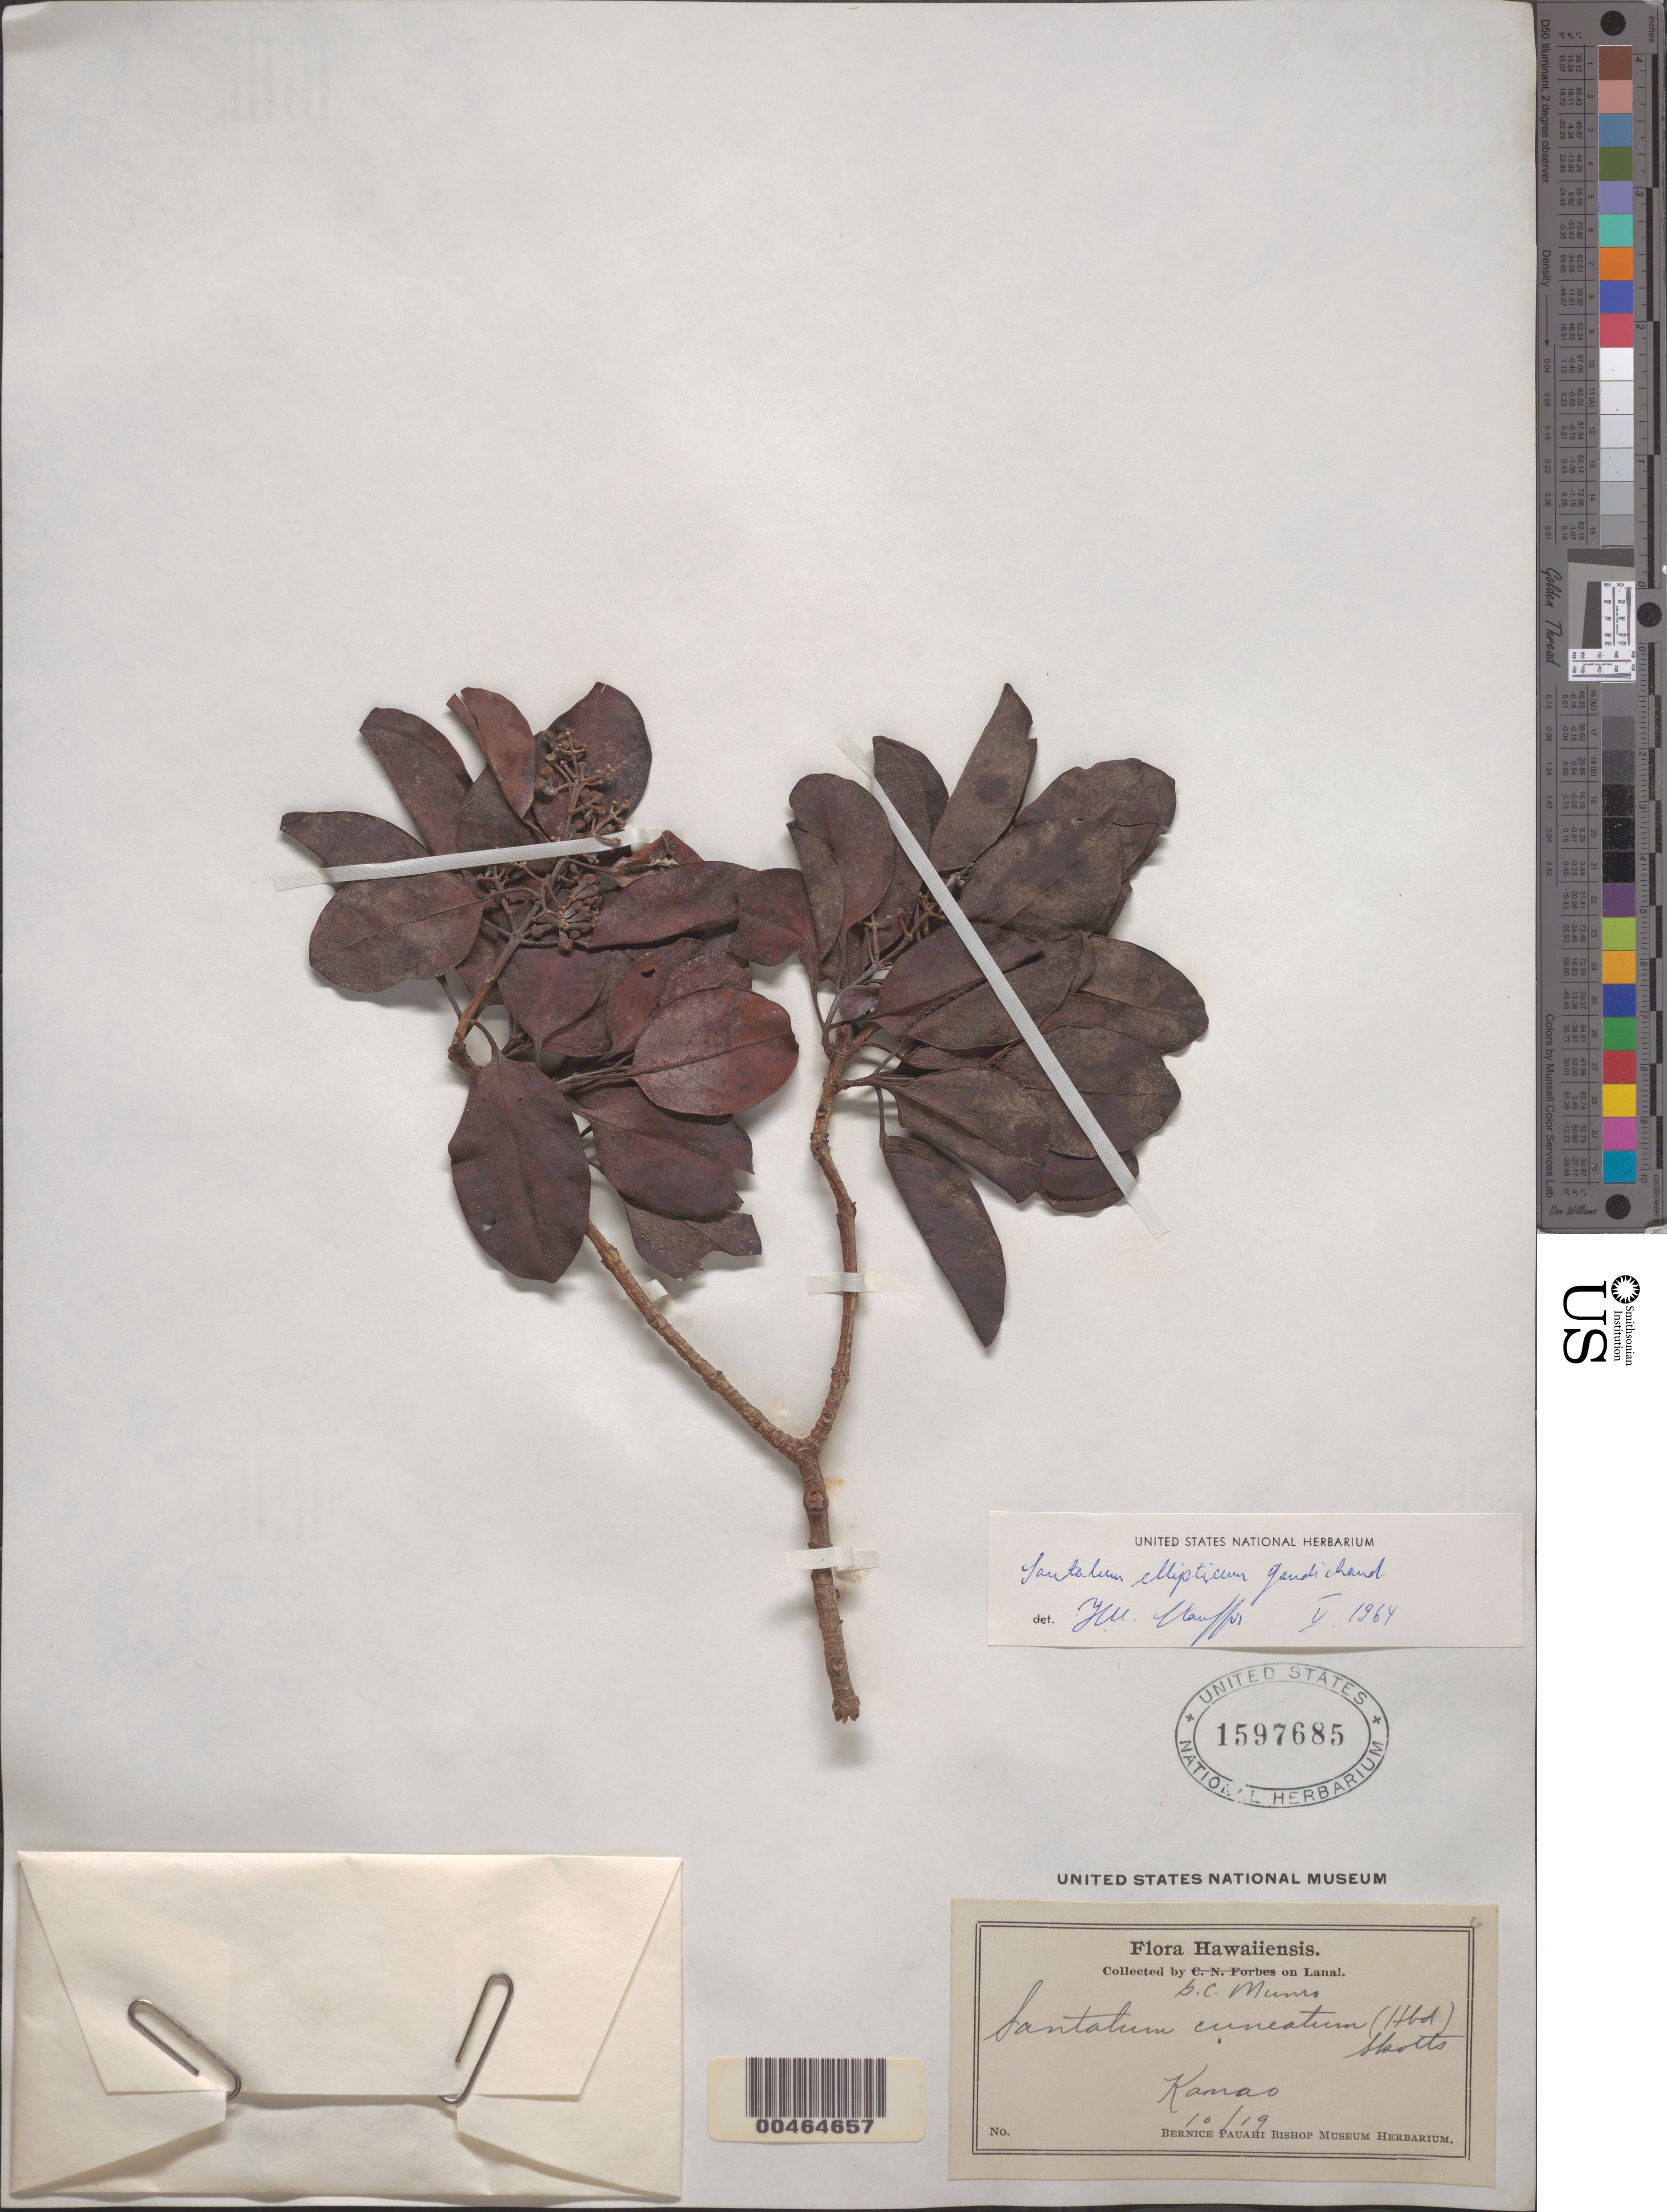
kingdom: Plantae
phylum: Tracheophyta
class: Magnoliopsida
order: Santalales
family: Santalaceae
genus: Santalum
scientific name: Santalum ellipticum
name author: Gaudich.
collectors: G. C. Munro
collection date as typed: Oct 1919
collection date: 1919-10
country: United States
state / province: Hawaii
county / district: Maui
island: Lana'i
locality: Kamao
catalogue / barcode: US 1597685